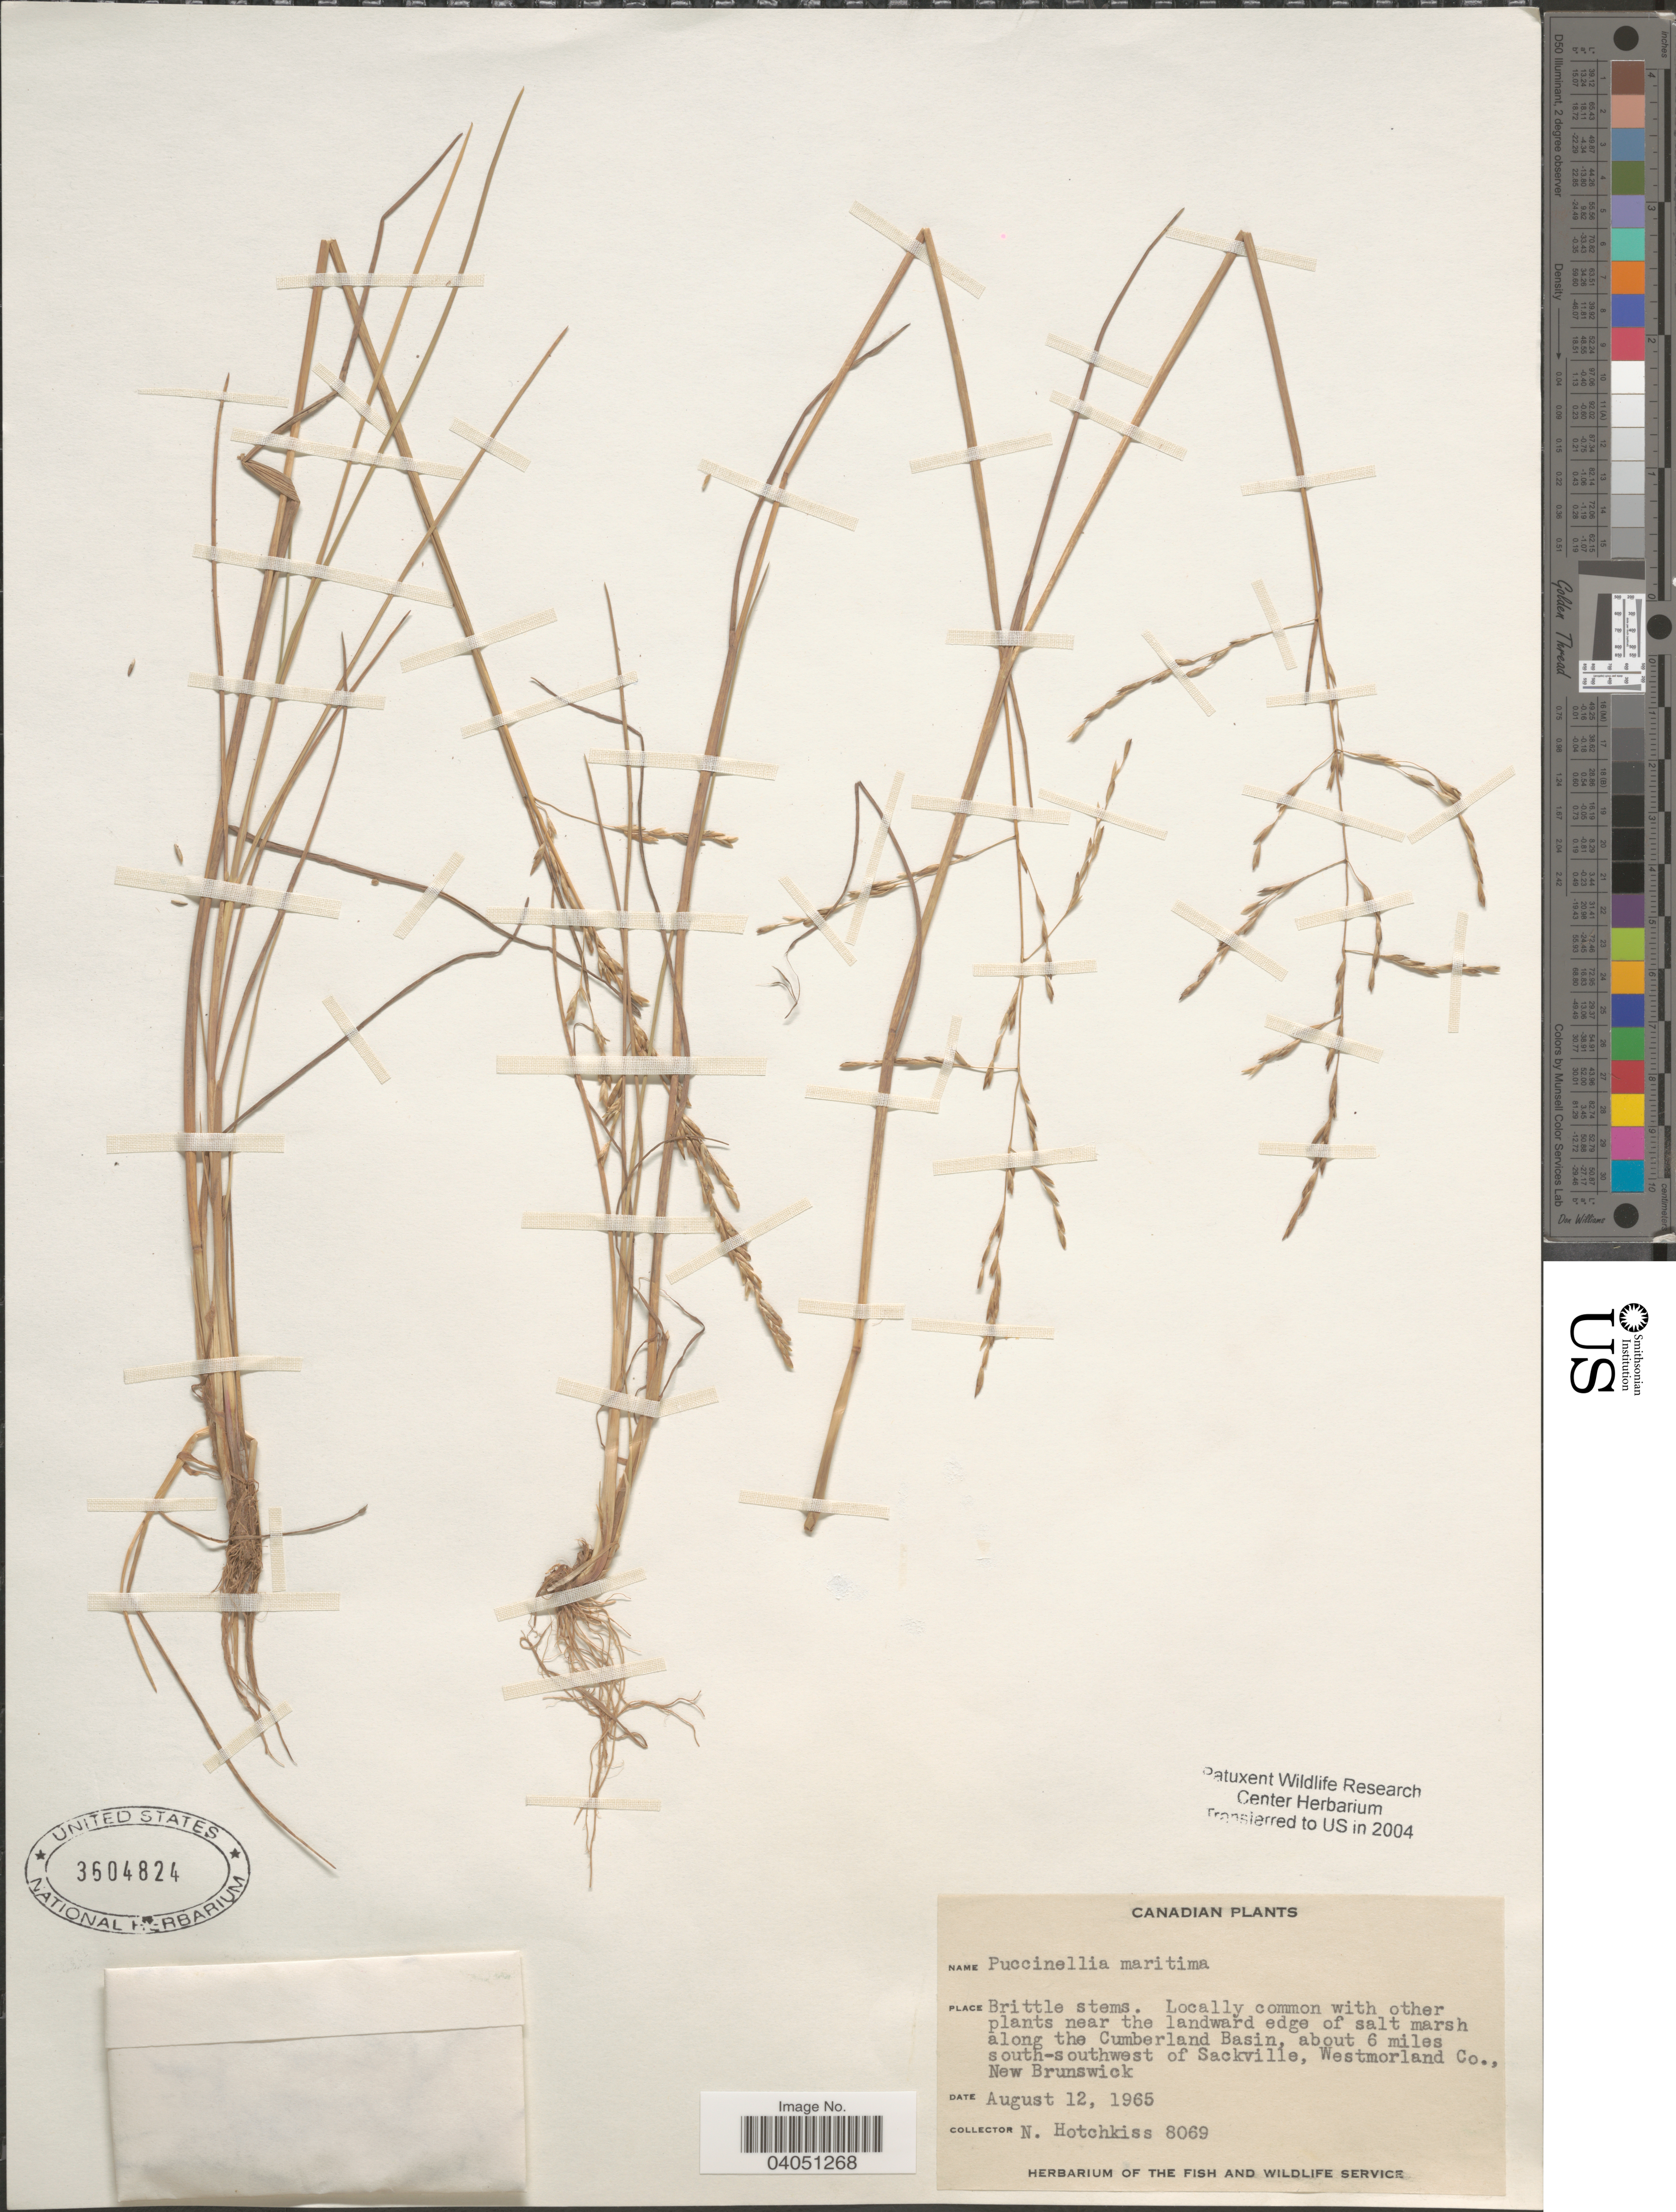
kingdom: Plantae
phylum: Tracheophyta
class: Liliopsida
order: Poales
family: Poaceae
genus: Puccinellia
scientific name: Puccinellia maritima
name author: (Huds.) Parl.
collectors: N. Hotchkiss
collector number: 8069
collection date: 1965-08-12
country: Canada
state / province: New Brunswick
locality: Near the landward edge of salt marsh along the Cumberland Basin, about 6 miles south-southwest of Sackville, Westmorland Co.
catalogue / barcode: US 3604824